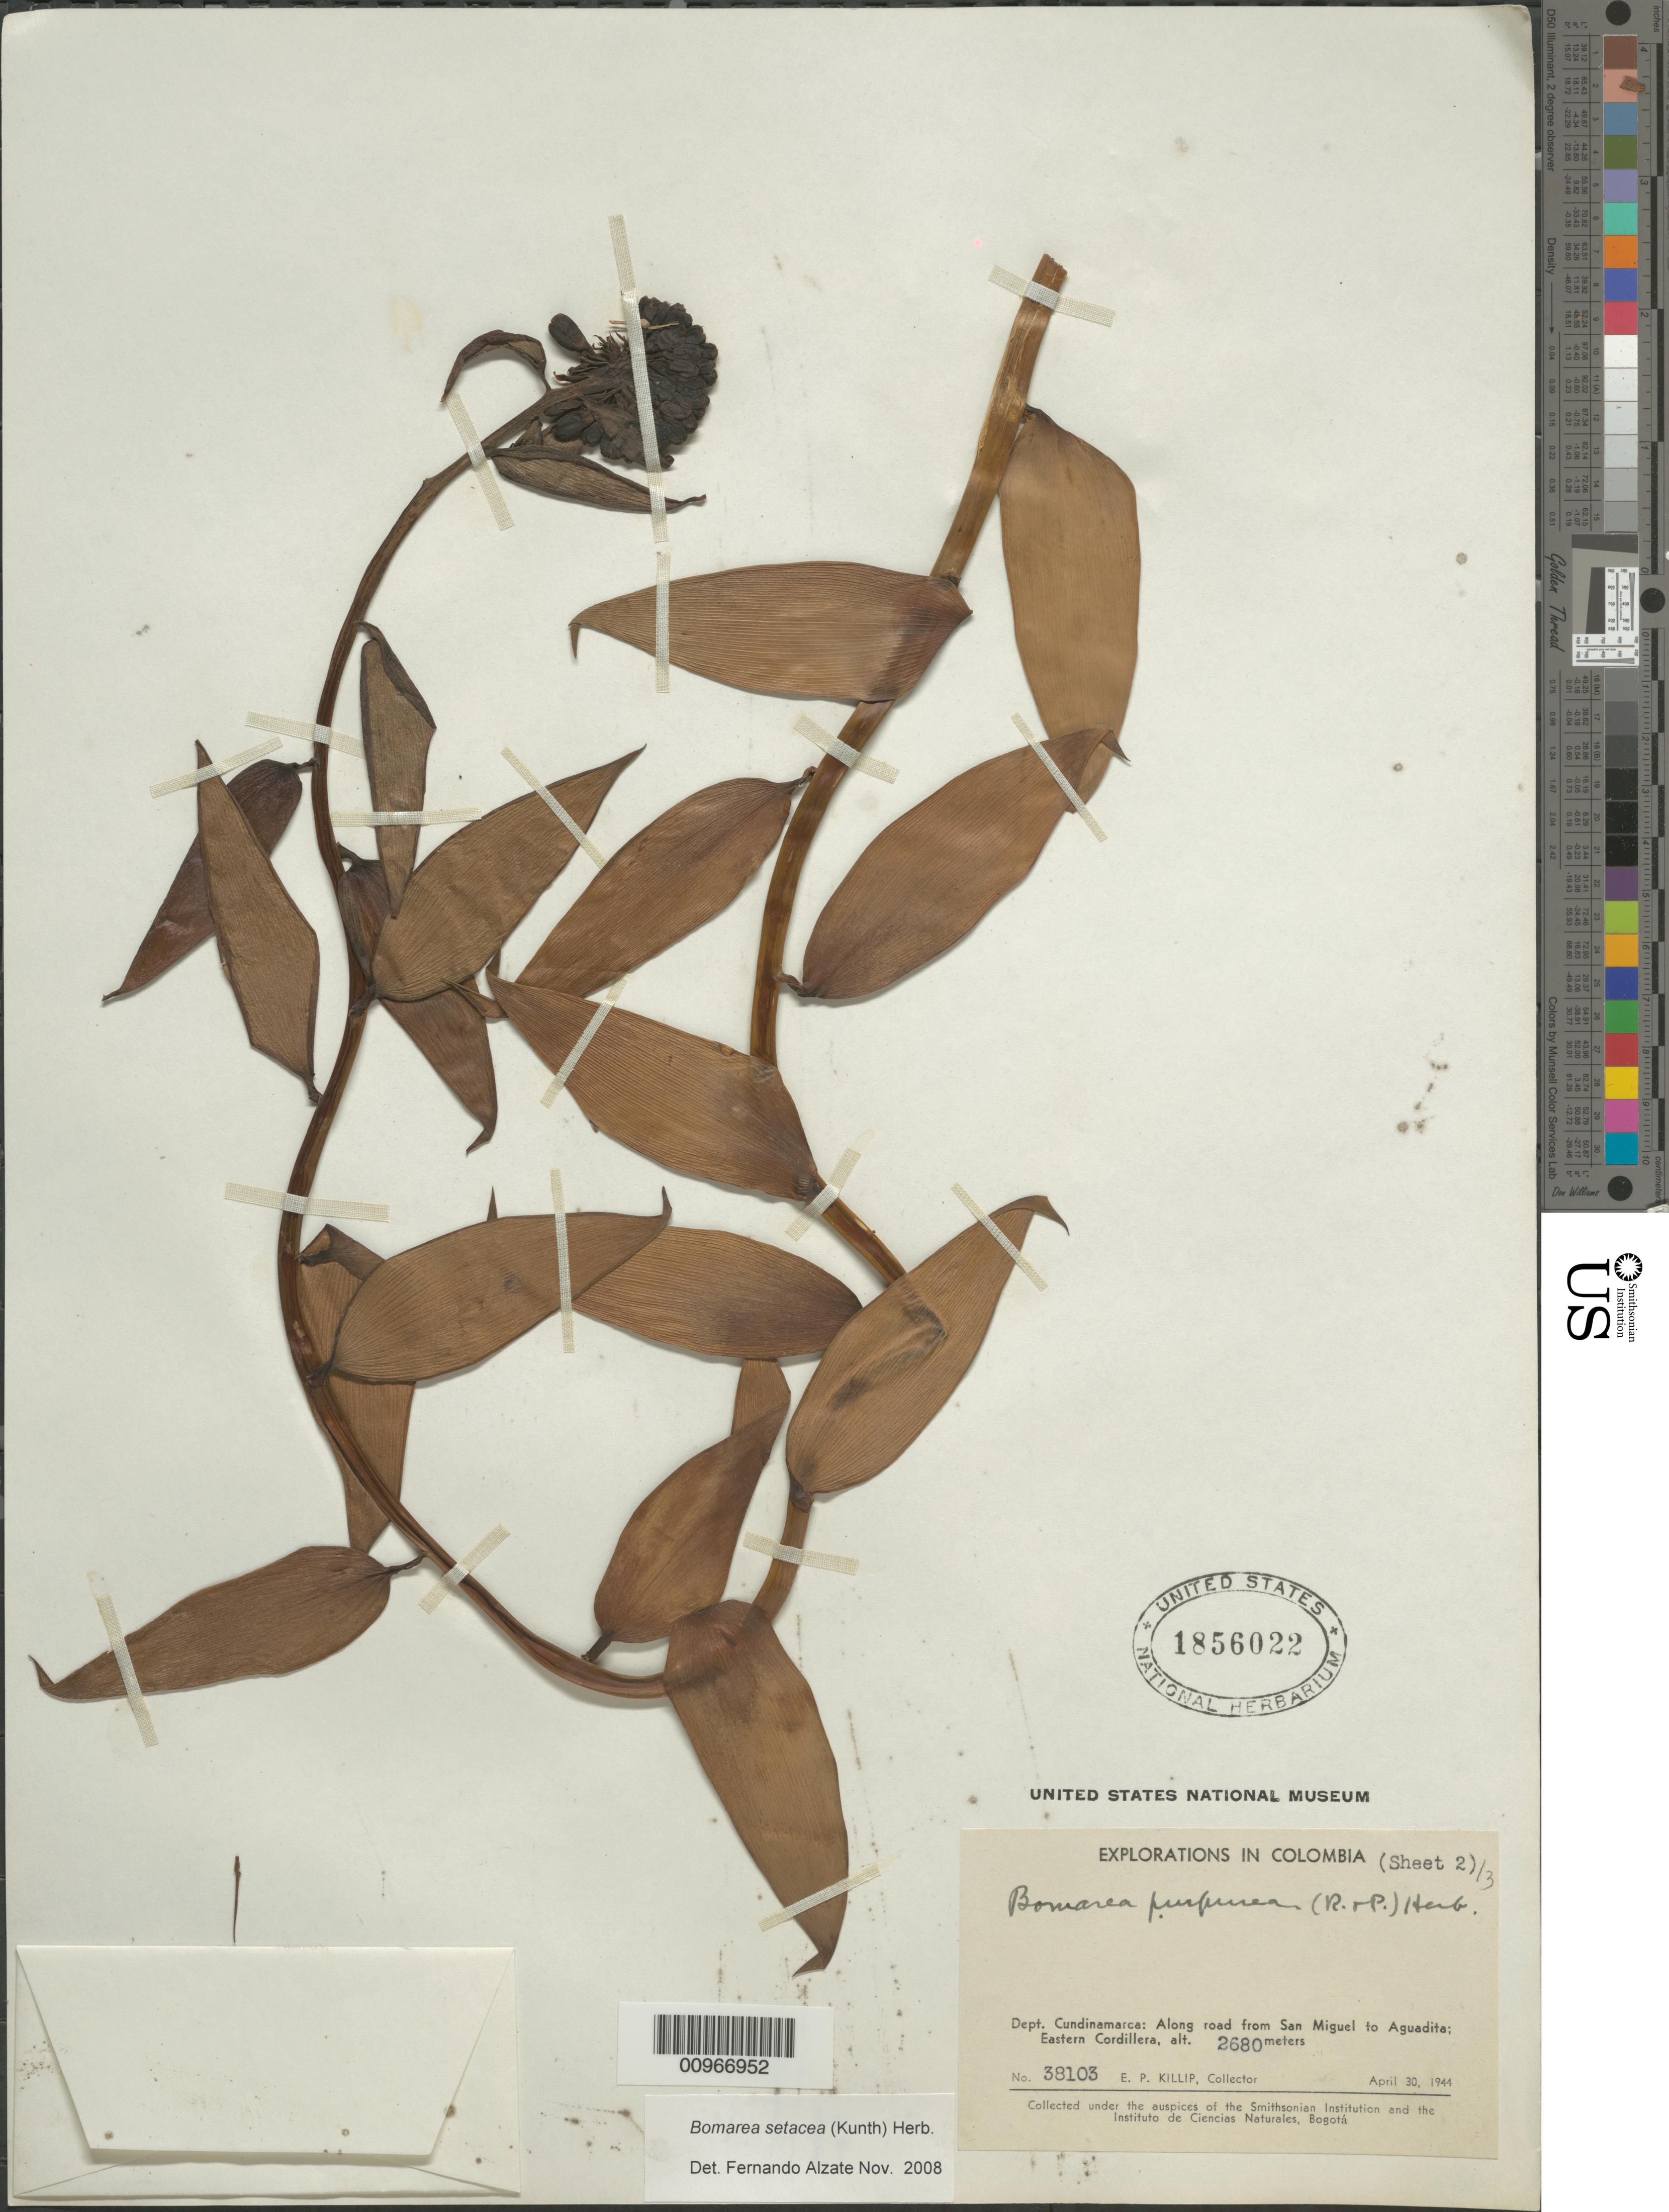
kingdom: Plantae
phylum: Tracheophyta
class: Liliopsida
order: Liliales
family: Alstroemeriaceae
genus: Bomarea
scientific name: Bomarea setacea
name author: (Ruiz & Pav.) Herb.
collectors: E. P. Killip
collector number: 38103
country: Colombia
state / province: Cundinamarca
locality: Road from San Miguel to Aguadita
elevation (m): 2680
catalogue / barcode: US 1856022